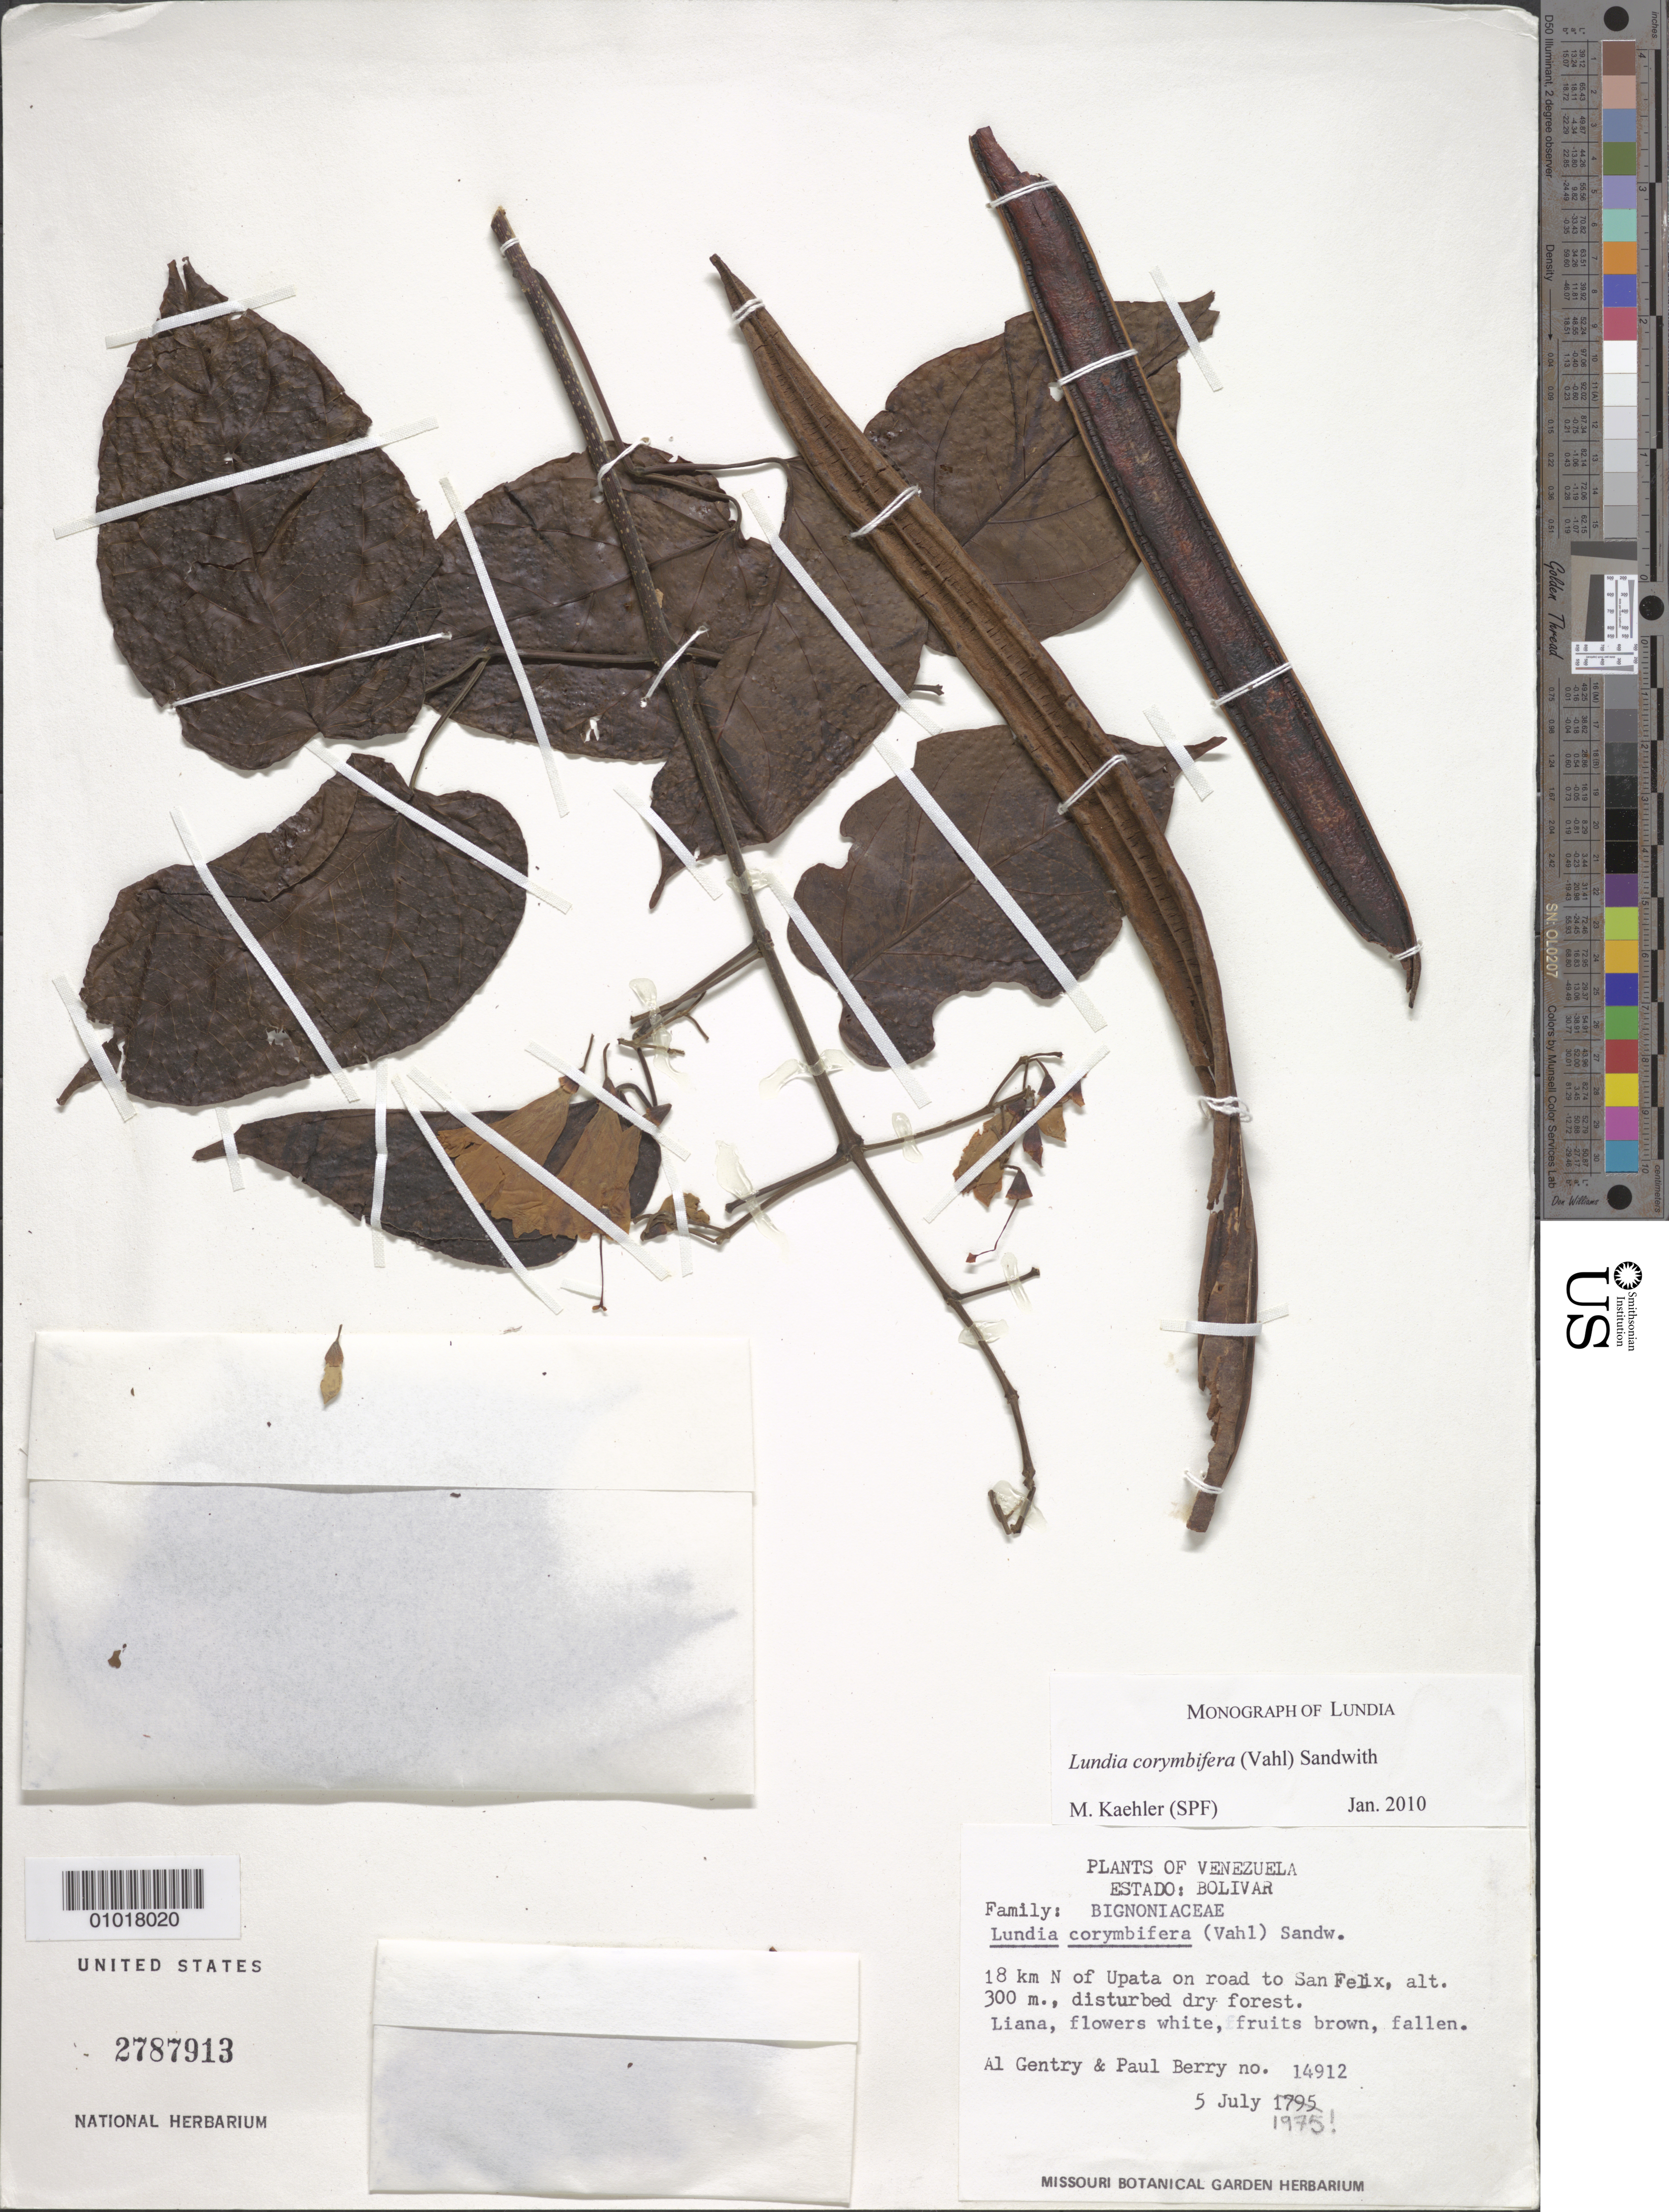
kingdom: Plantae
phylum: Tracheophyta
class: Magnoliopsida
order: Lamiales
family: Bignoniaceae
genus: Lundia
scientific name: Lundia corymbifera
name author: (Vahl) Sandwith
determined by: Kaehler, M.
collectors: A. H. Gentry & P. Berry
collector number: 14912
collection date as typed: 5-Jul-75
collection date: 1975-07-05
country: Venezuela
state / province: Bolívar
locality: Upata, 18 km N of on road to San Felix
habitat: Disturbed dry forest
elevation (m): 300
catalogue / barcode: US 2787913